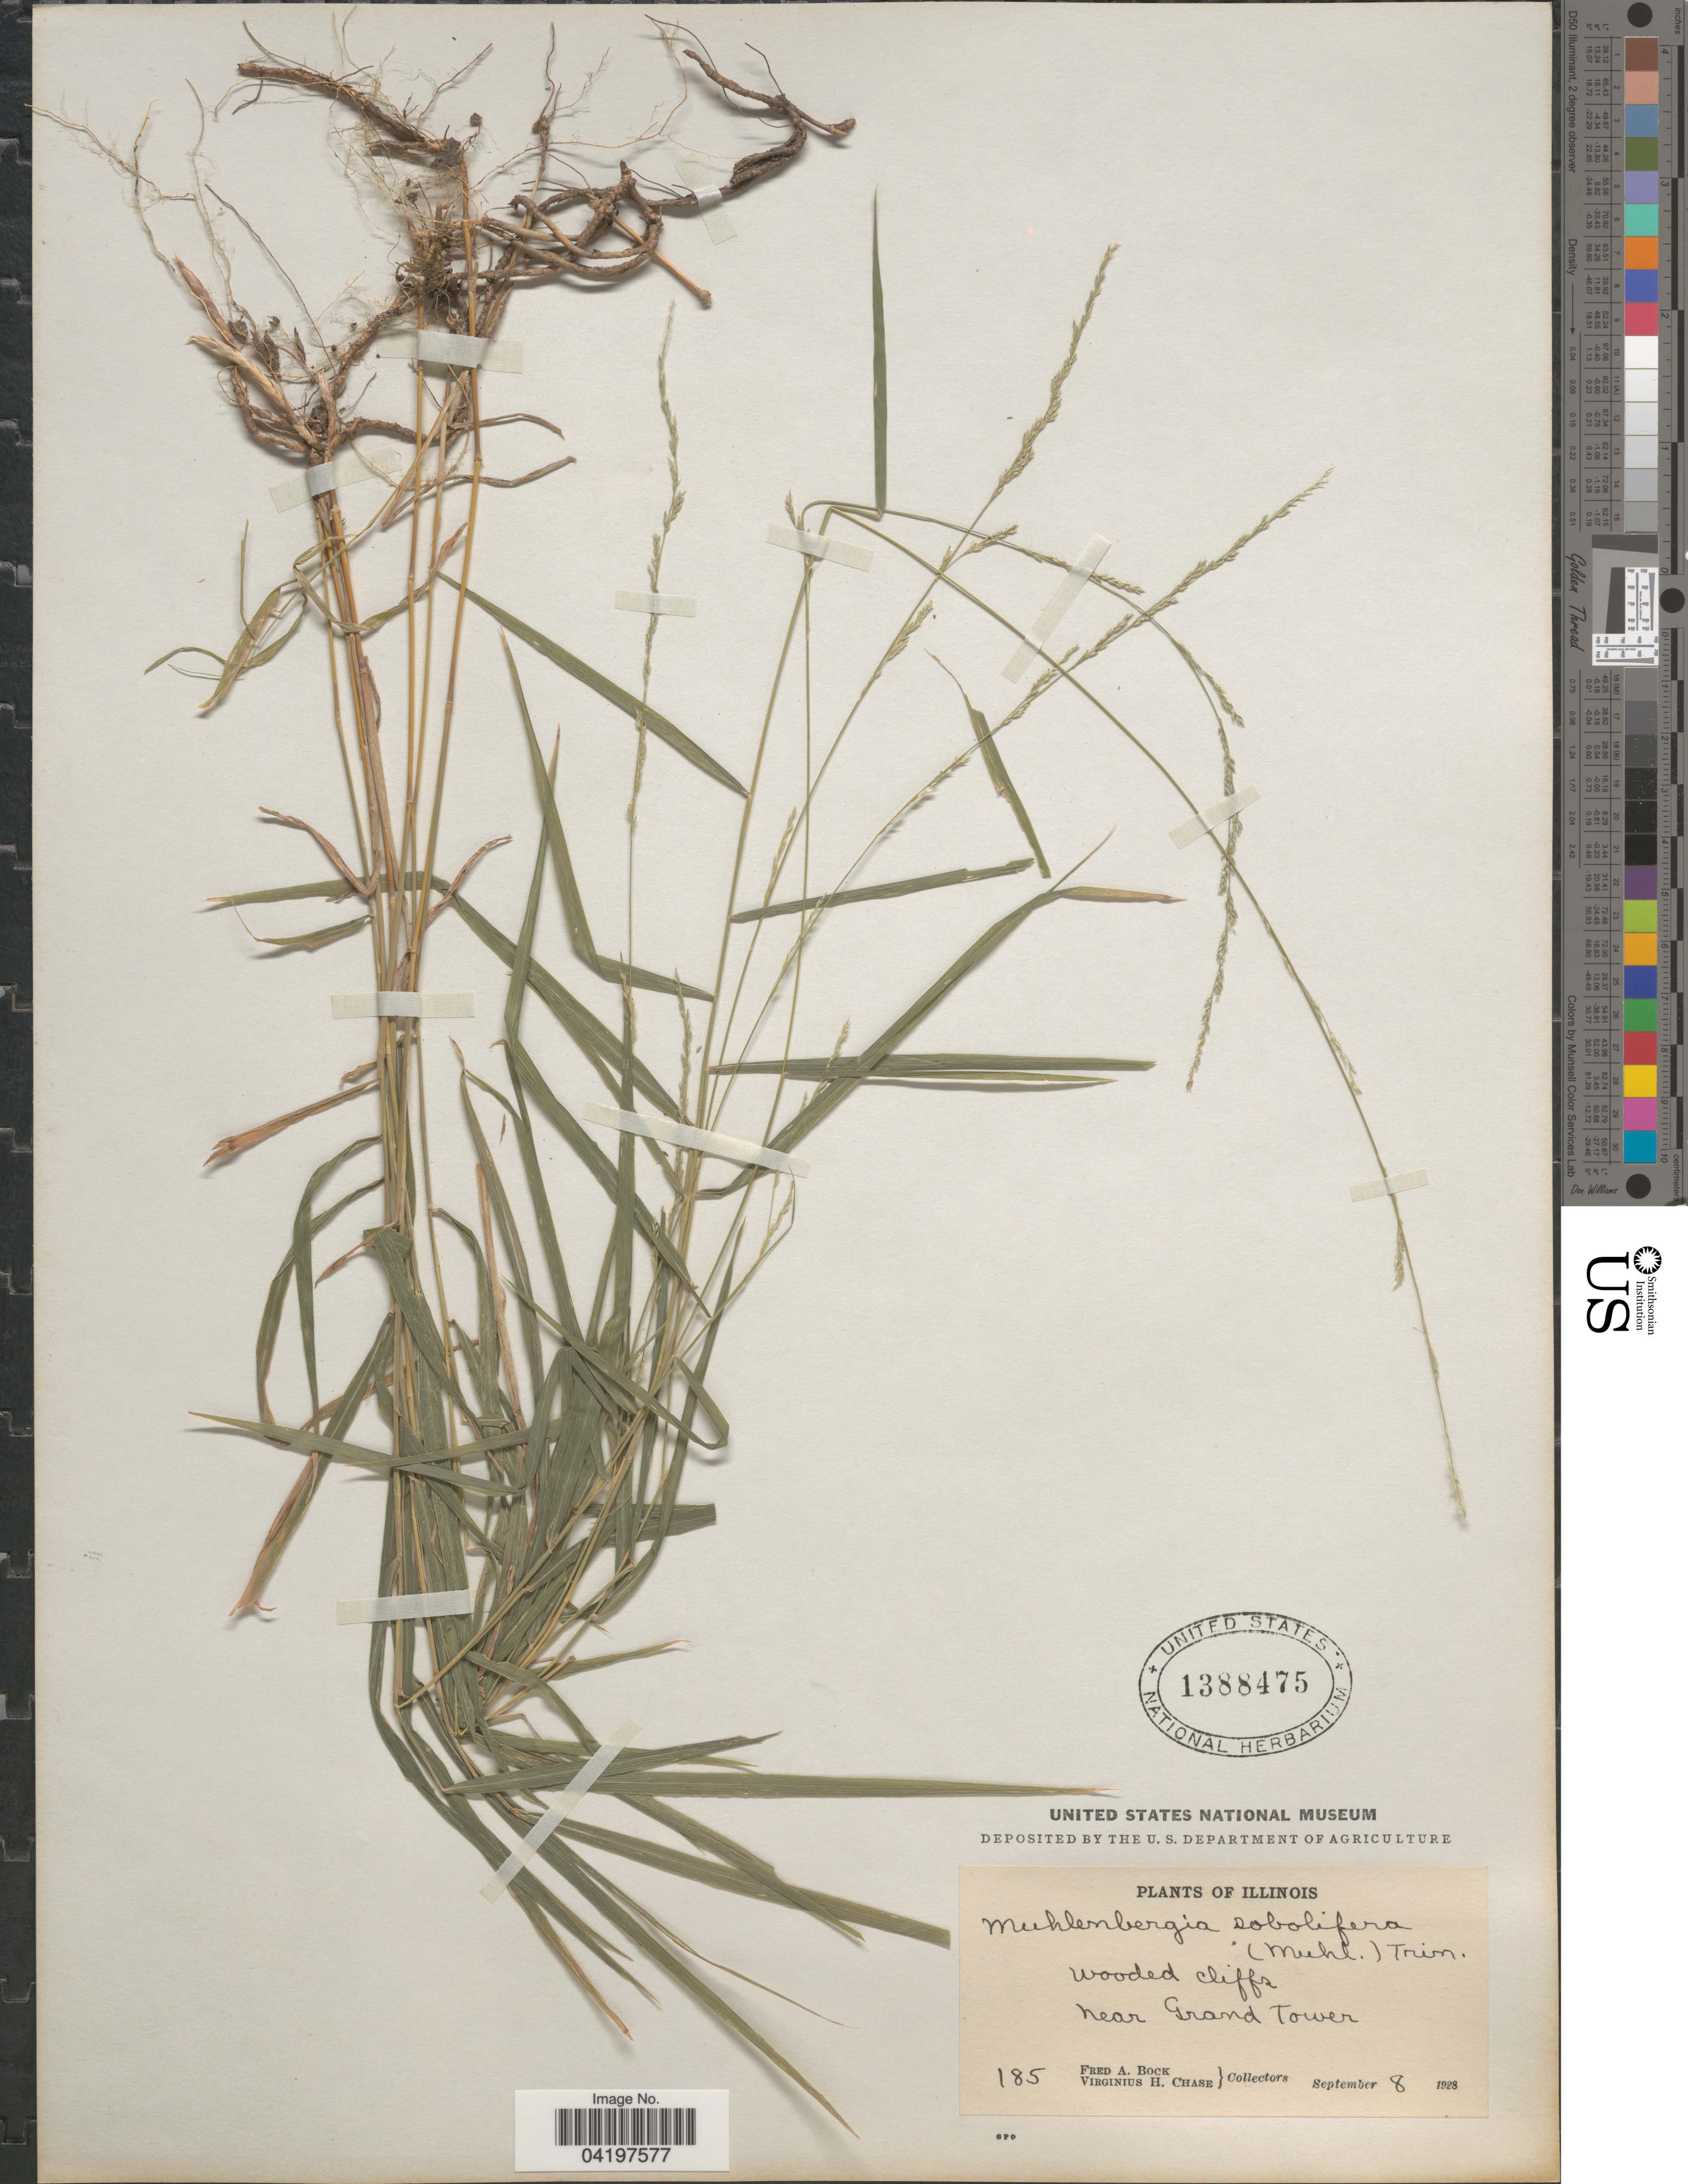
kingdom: Plantae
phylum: Tracheophyta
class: Liliopsida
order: Poales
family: Poaceae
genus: Muhlenbergia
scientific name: Muhlenbergia sobolifera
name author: (Muhl. ex Willd.) Trin.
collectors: F. Bock & V. H. Chase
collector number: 185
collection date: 1928-09-08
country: United States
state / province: Illinois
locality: Wooded cliffs. Near Grand Tower.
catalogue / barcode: US 1388475